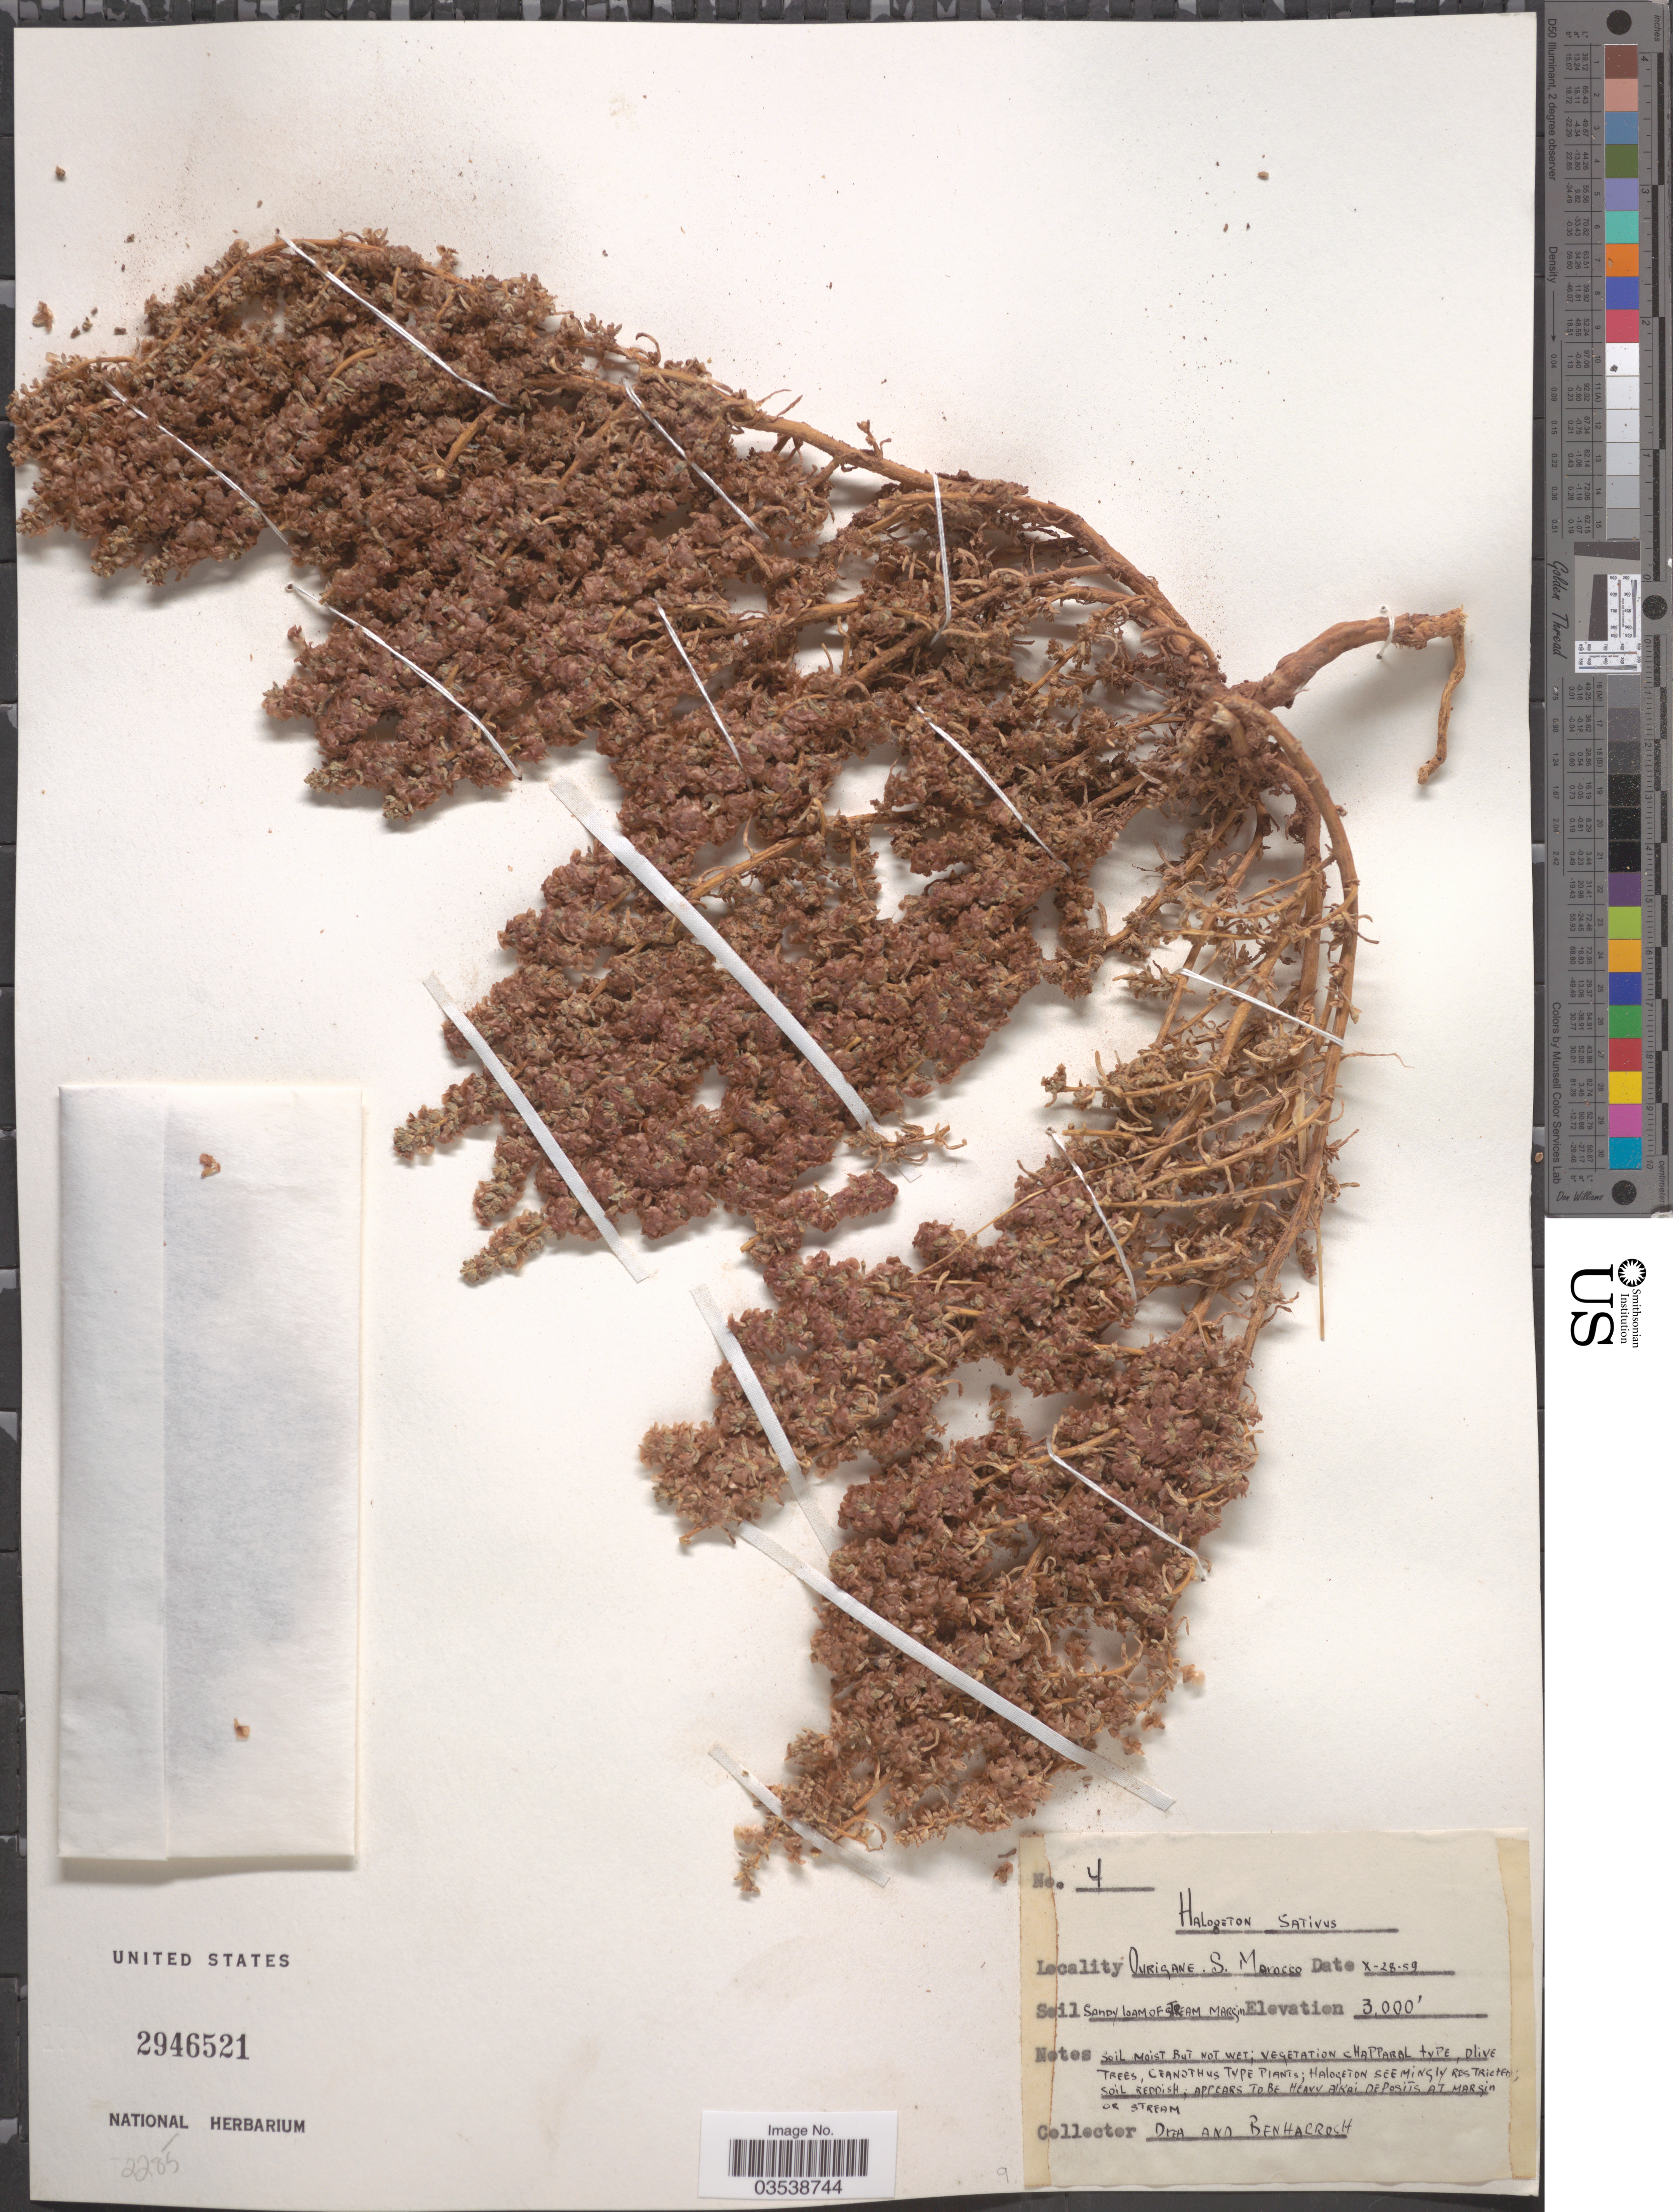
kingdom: Plantae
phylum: Tracheophyta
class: Magnoliopsida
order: Caryophyllales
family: Amaranthaceae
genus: Halogeton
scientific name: Halogeton sativus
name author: (L.) Moq.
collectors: Drea & -- Benharrosh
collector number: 4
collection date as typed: Transcribed d/m/y: 28/10/59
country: Morocco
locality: Ourigane S. Morocco.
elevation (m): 914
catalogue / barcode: US 2946521